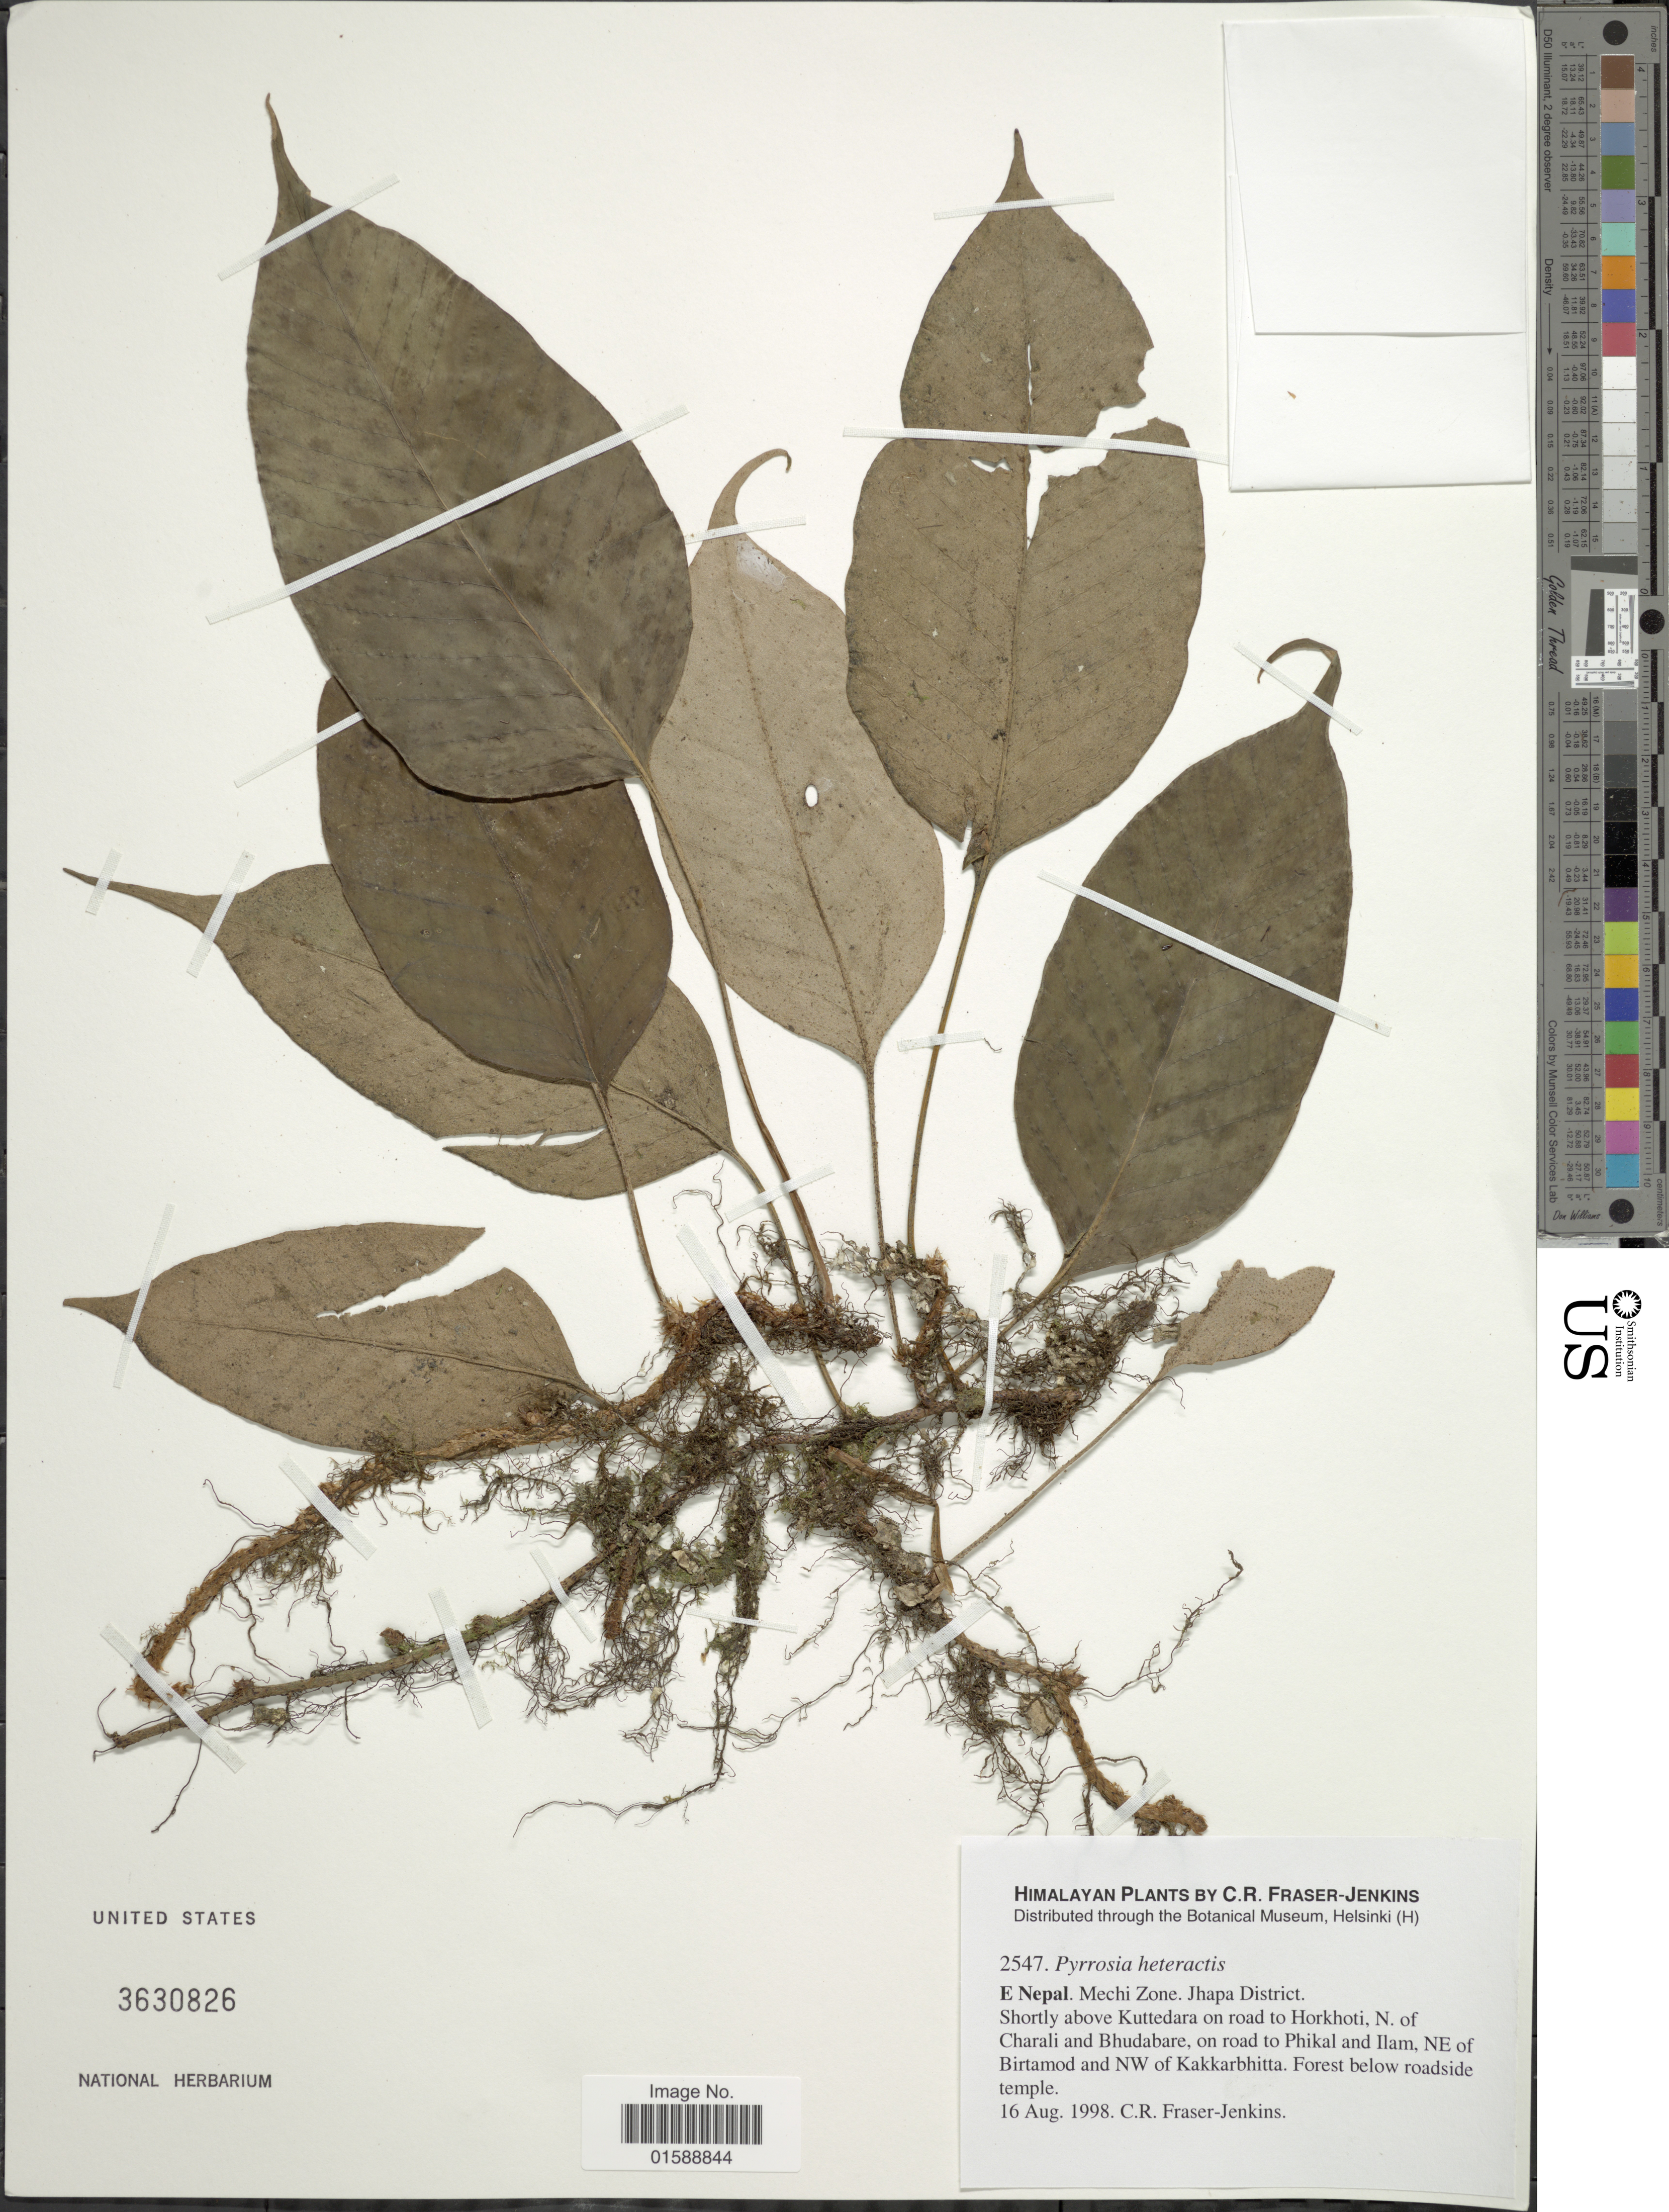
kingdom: Plantae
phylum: Tracheophyta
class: Polypodiopsida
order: Polypodiales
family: Polypodiaceae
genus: Pyrrosia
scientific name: Pyrrosia heteractis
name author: (Mett. ex Kuhn) Ching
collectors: C. R. Fraser-Jenkins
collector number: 2547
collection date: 1998-08-16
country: Nepal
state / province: Mechi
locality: Himalayan. E. Nepal. Jhapa district. Shortly above Kuttedara on road to Horkhoti, N. of Charali and Bhudabare, on road to Phikal and Ilam, NE of Birtamod and NW of Kakkarbhitta. Forest below roadside temple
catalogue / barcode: US 3630826